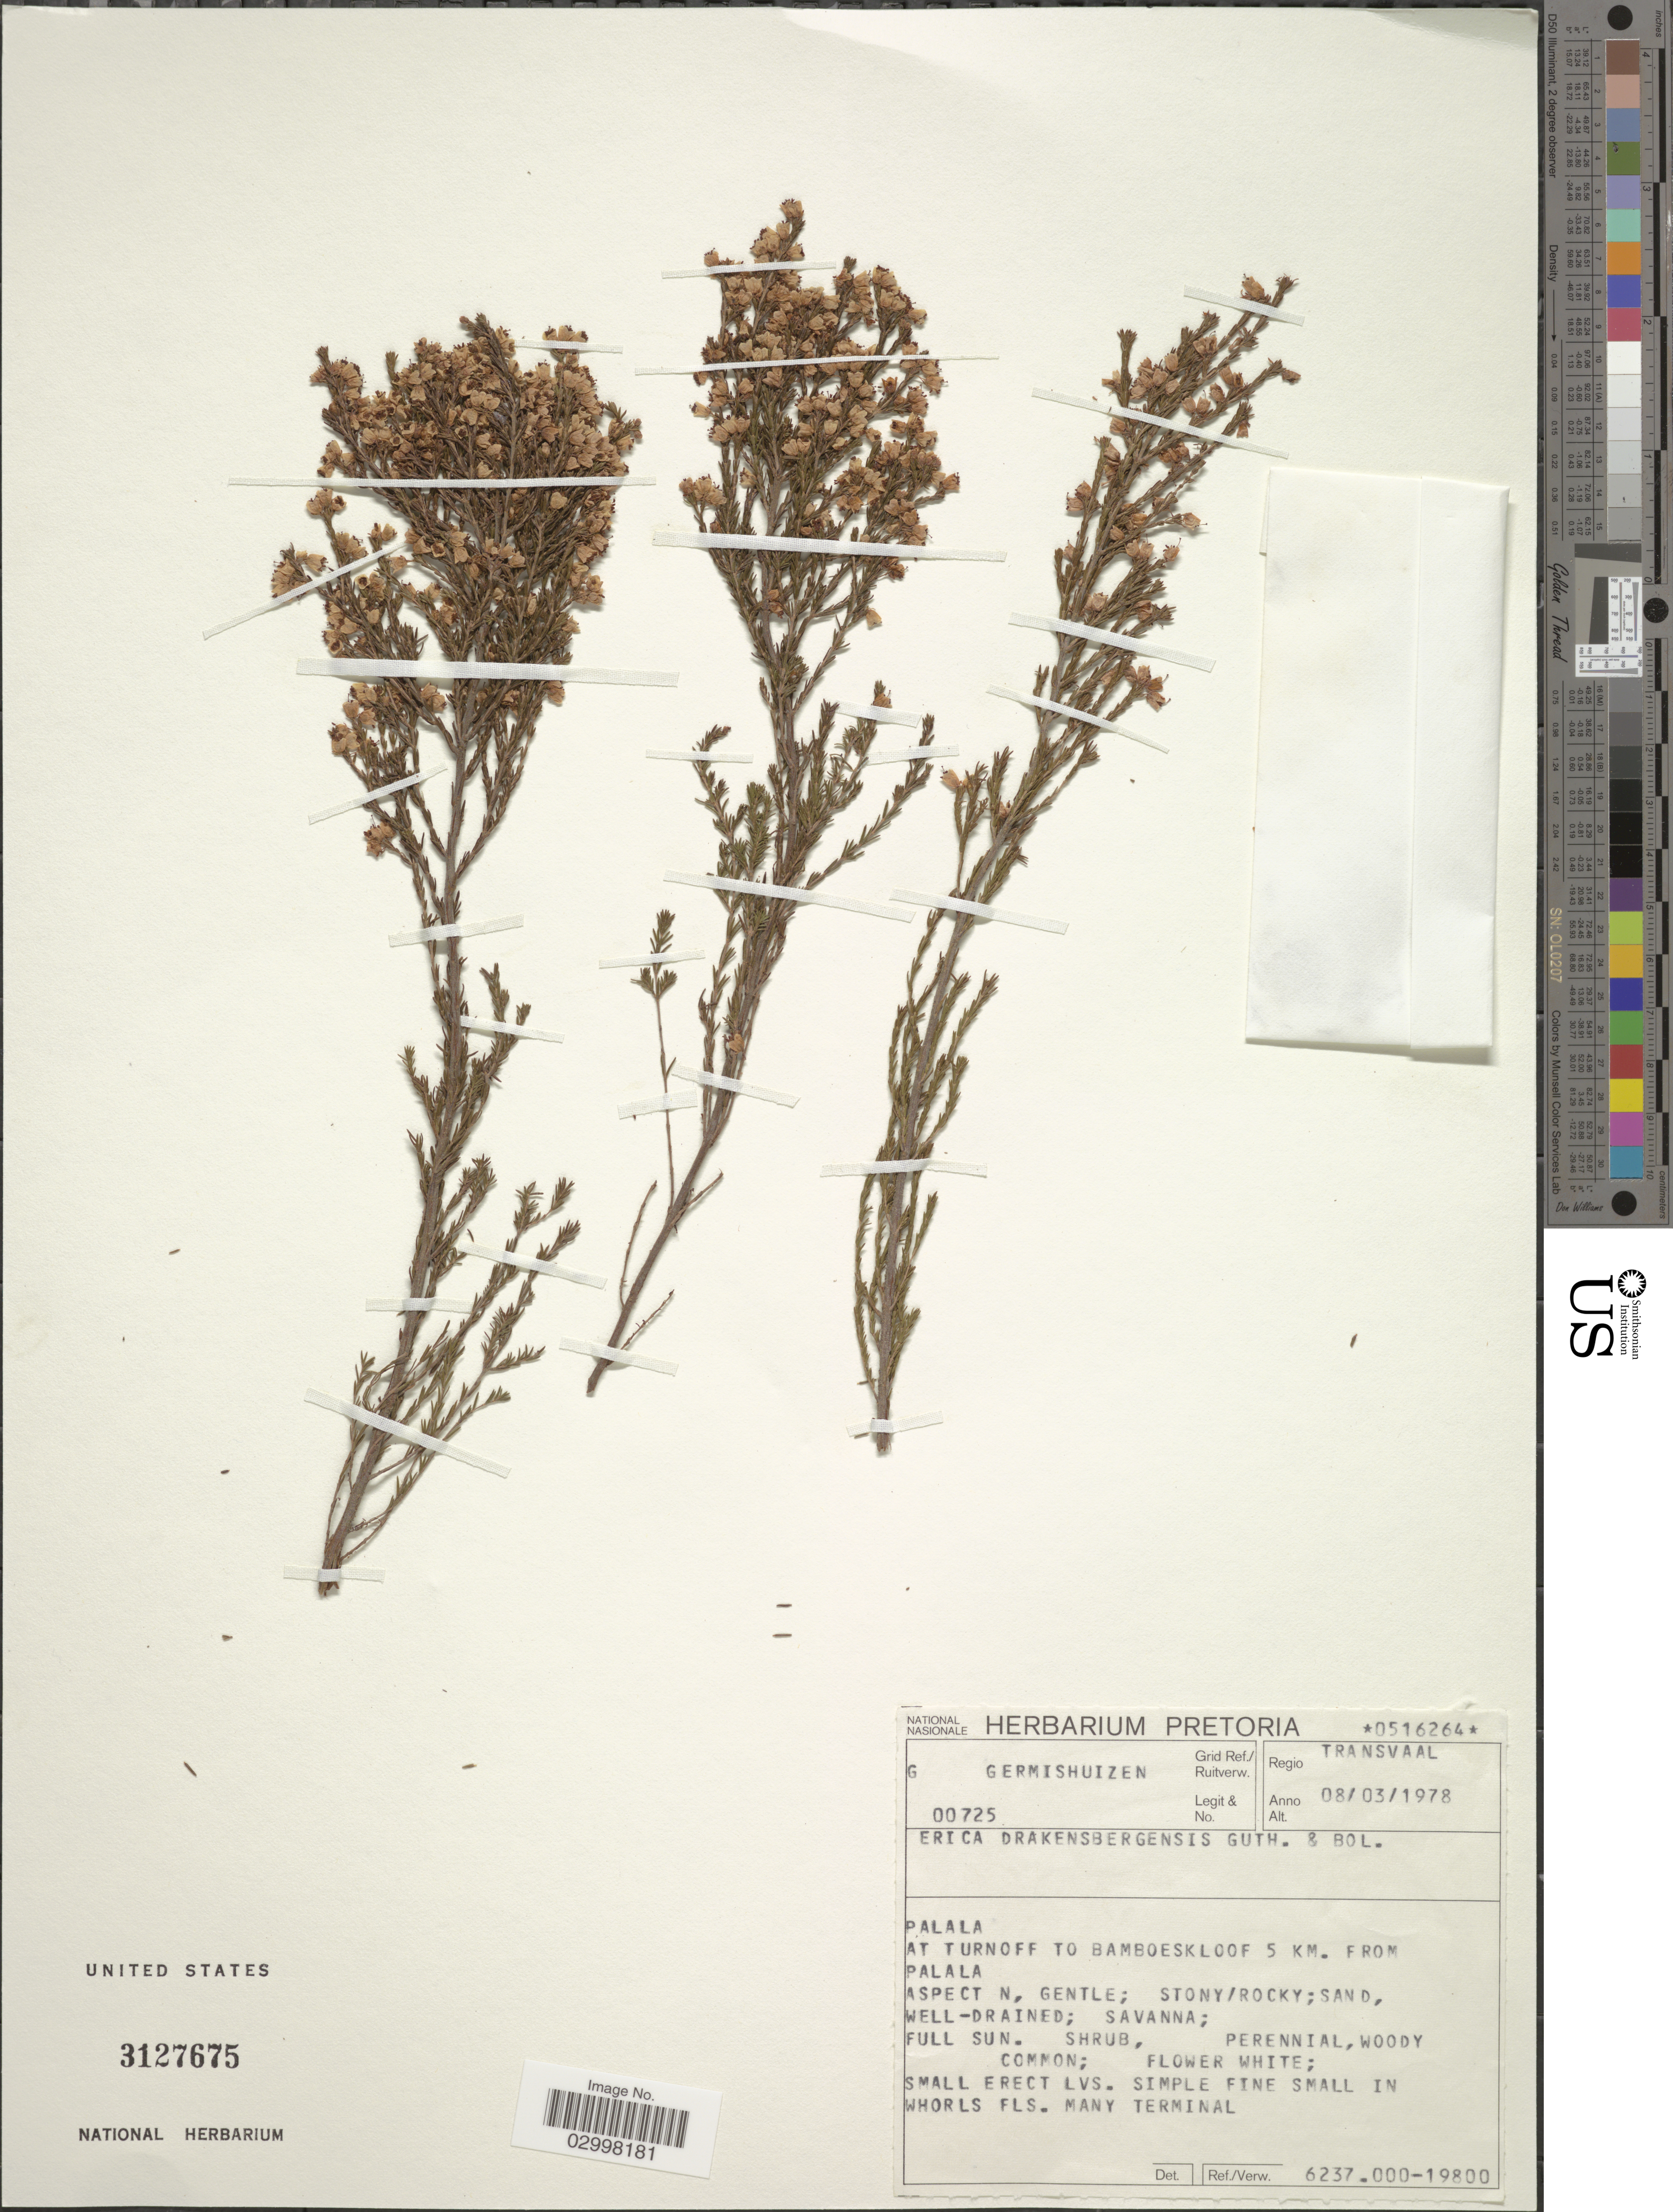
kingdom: Plantae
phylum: Tracheophyta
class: Magnoliopsida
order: Ericales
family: Ericaceae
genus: Erica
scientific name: Erica drakensbergensis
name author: Guthrie & Bolus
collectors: G. Germishuizen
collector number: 00725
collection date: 1978-03-08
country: South Africa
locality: Regio Transvaal. Palala at turnoff to Bamboeskloof 5 km. from Palala. Aspect N.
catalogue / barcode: US 3127675